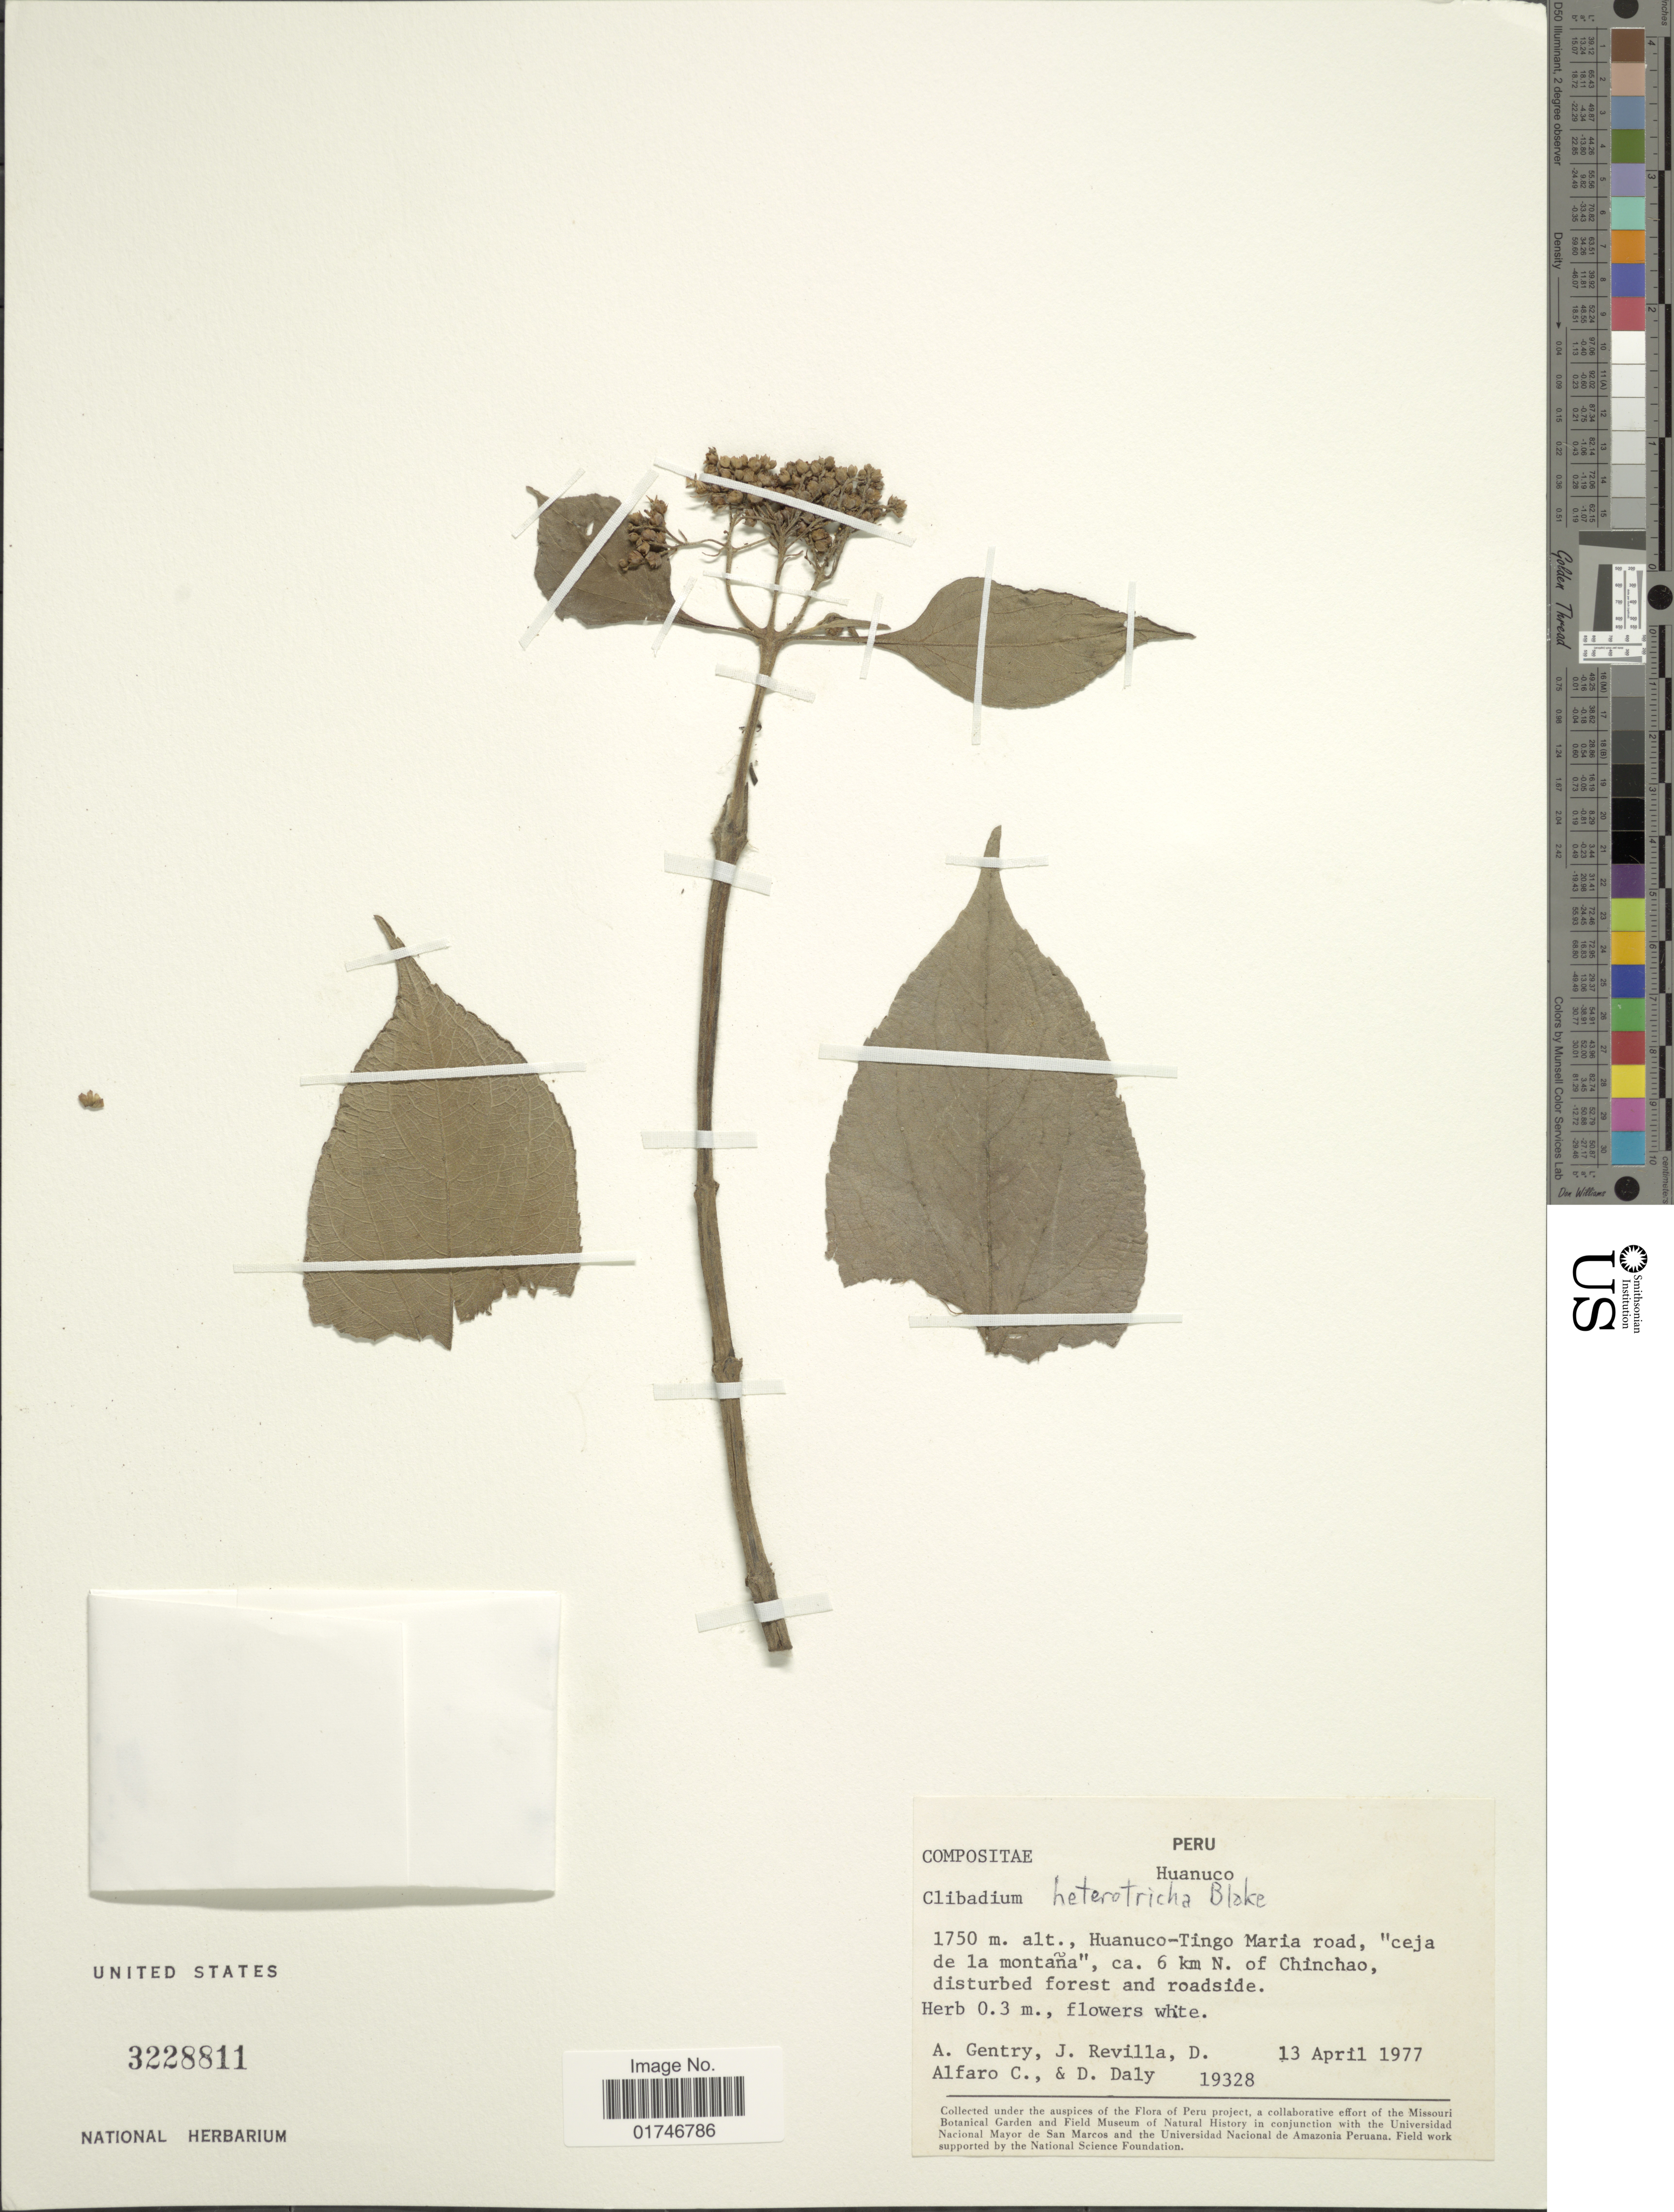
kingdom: Plantae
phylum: Tracheophyta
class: Magnoliopsida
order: Asterales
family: Asteraceae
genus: Clibadium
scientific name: Clibadium remotiflorum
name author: S.F. Blake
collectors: A. H. Gentry, J. Revilla, D. Alfaro Castaneda & D. C. Daly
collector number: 19328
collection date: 1977-04-13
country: Peru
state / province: Huánuco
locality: Huanuco-Tingo Maria road, "ceja de la montaña", ca. 6 km N. of Chinchao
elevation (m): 1750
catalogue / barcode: US 3228811